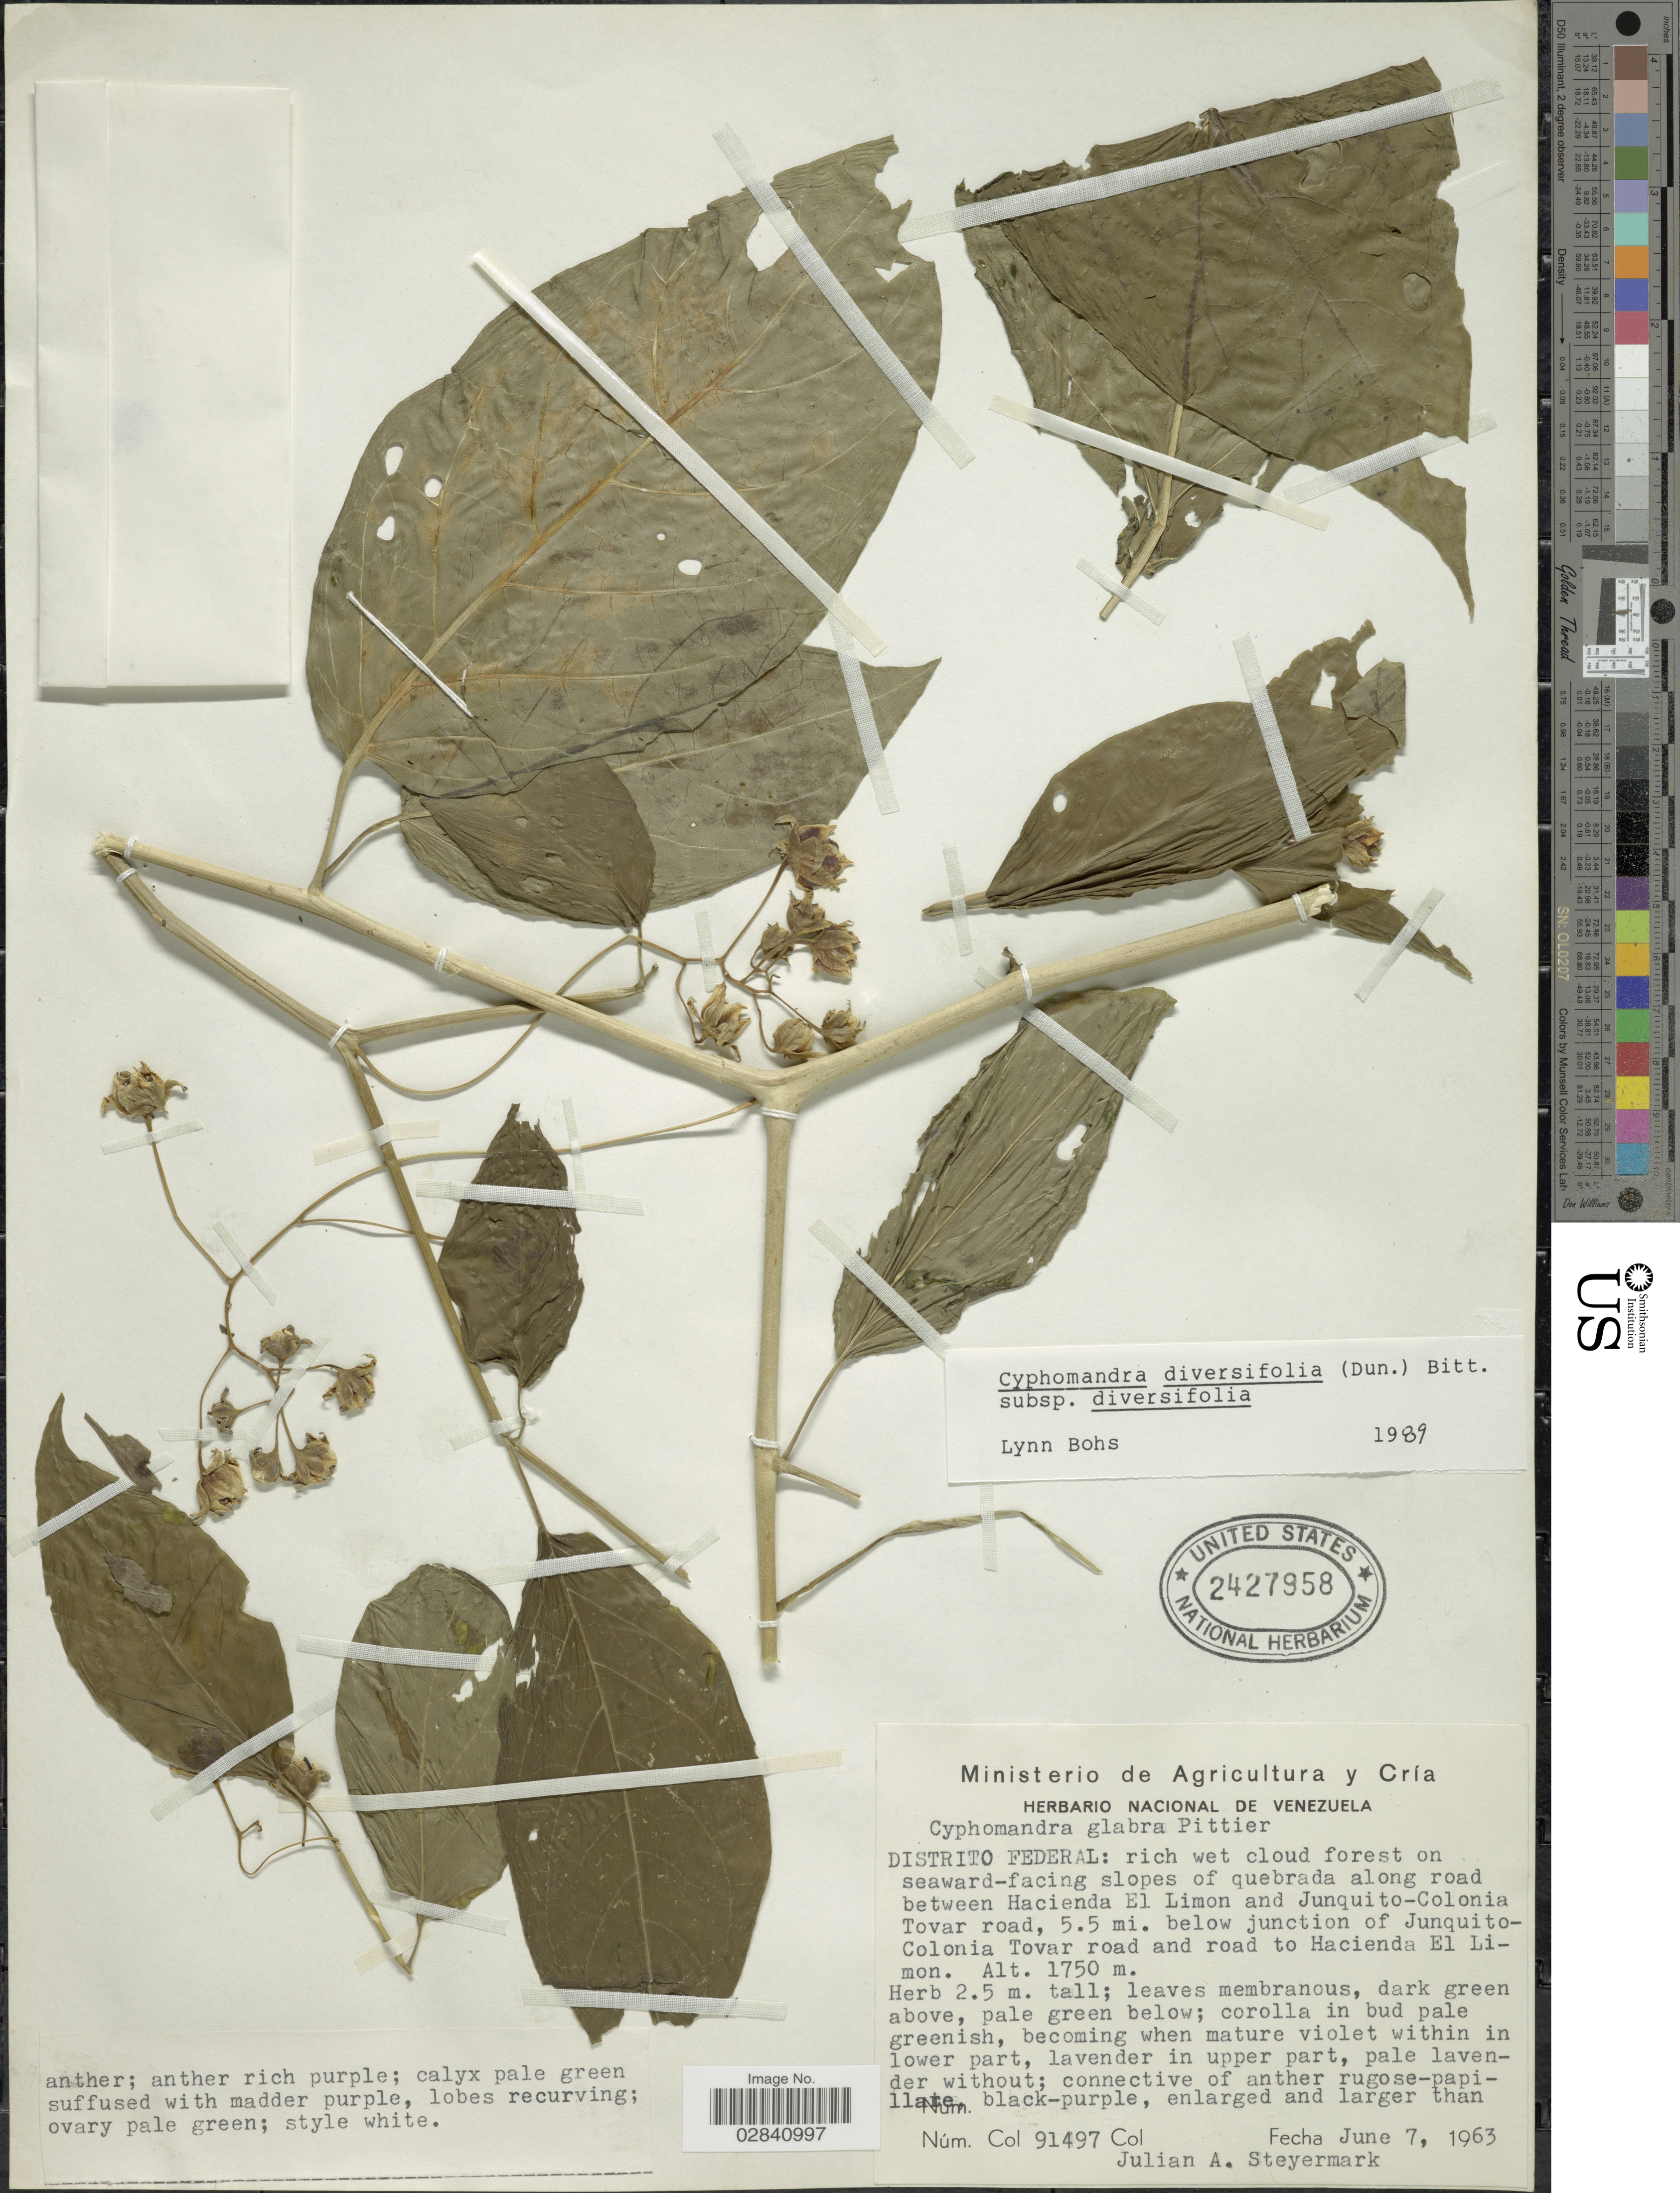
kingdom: Plantae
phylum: Tracheophyta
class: Magnoliopsida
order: Solanales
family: Solanaceae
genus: Cyphomandra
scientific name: Cyphomandra diversifolia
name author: (Dunal) Bitter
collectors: J. Steyermark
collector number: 91497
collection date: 1963-06-07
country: Venezuela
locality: Distrito Federal: rich wet cloud forest on seaward-facing slopes of quebrada along road between Hacienda El Limon and Junquito-Colonia Tovar road, 5.5 mi. below junction of Junquito-Colonia Tovar road and road to Hacienda El Limon.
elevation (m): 1750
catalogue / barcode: US 2427958